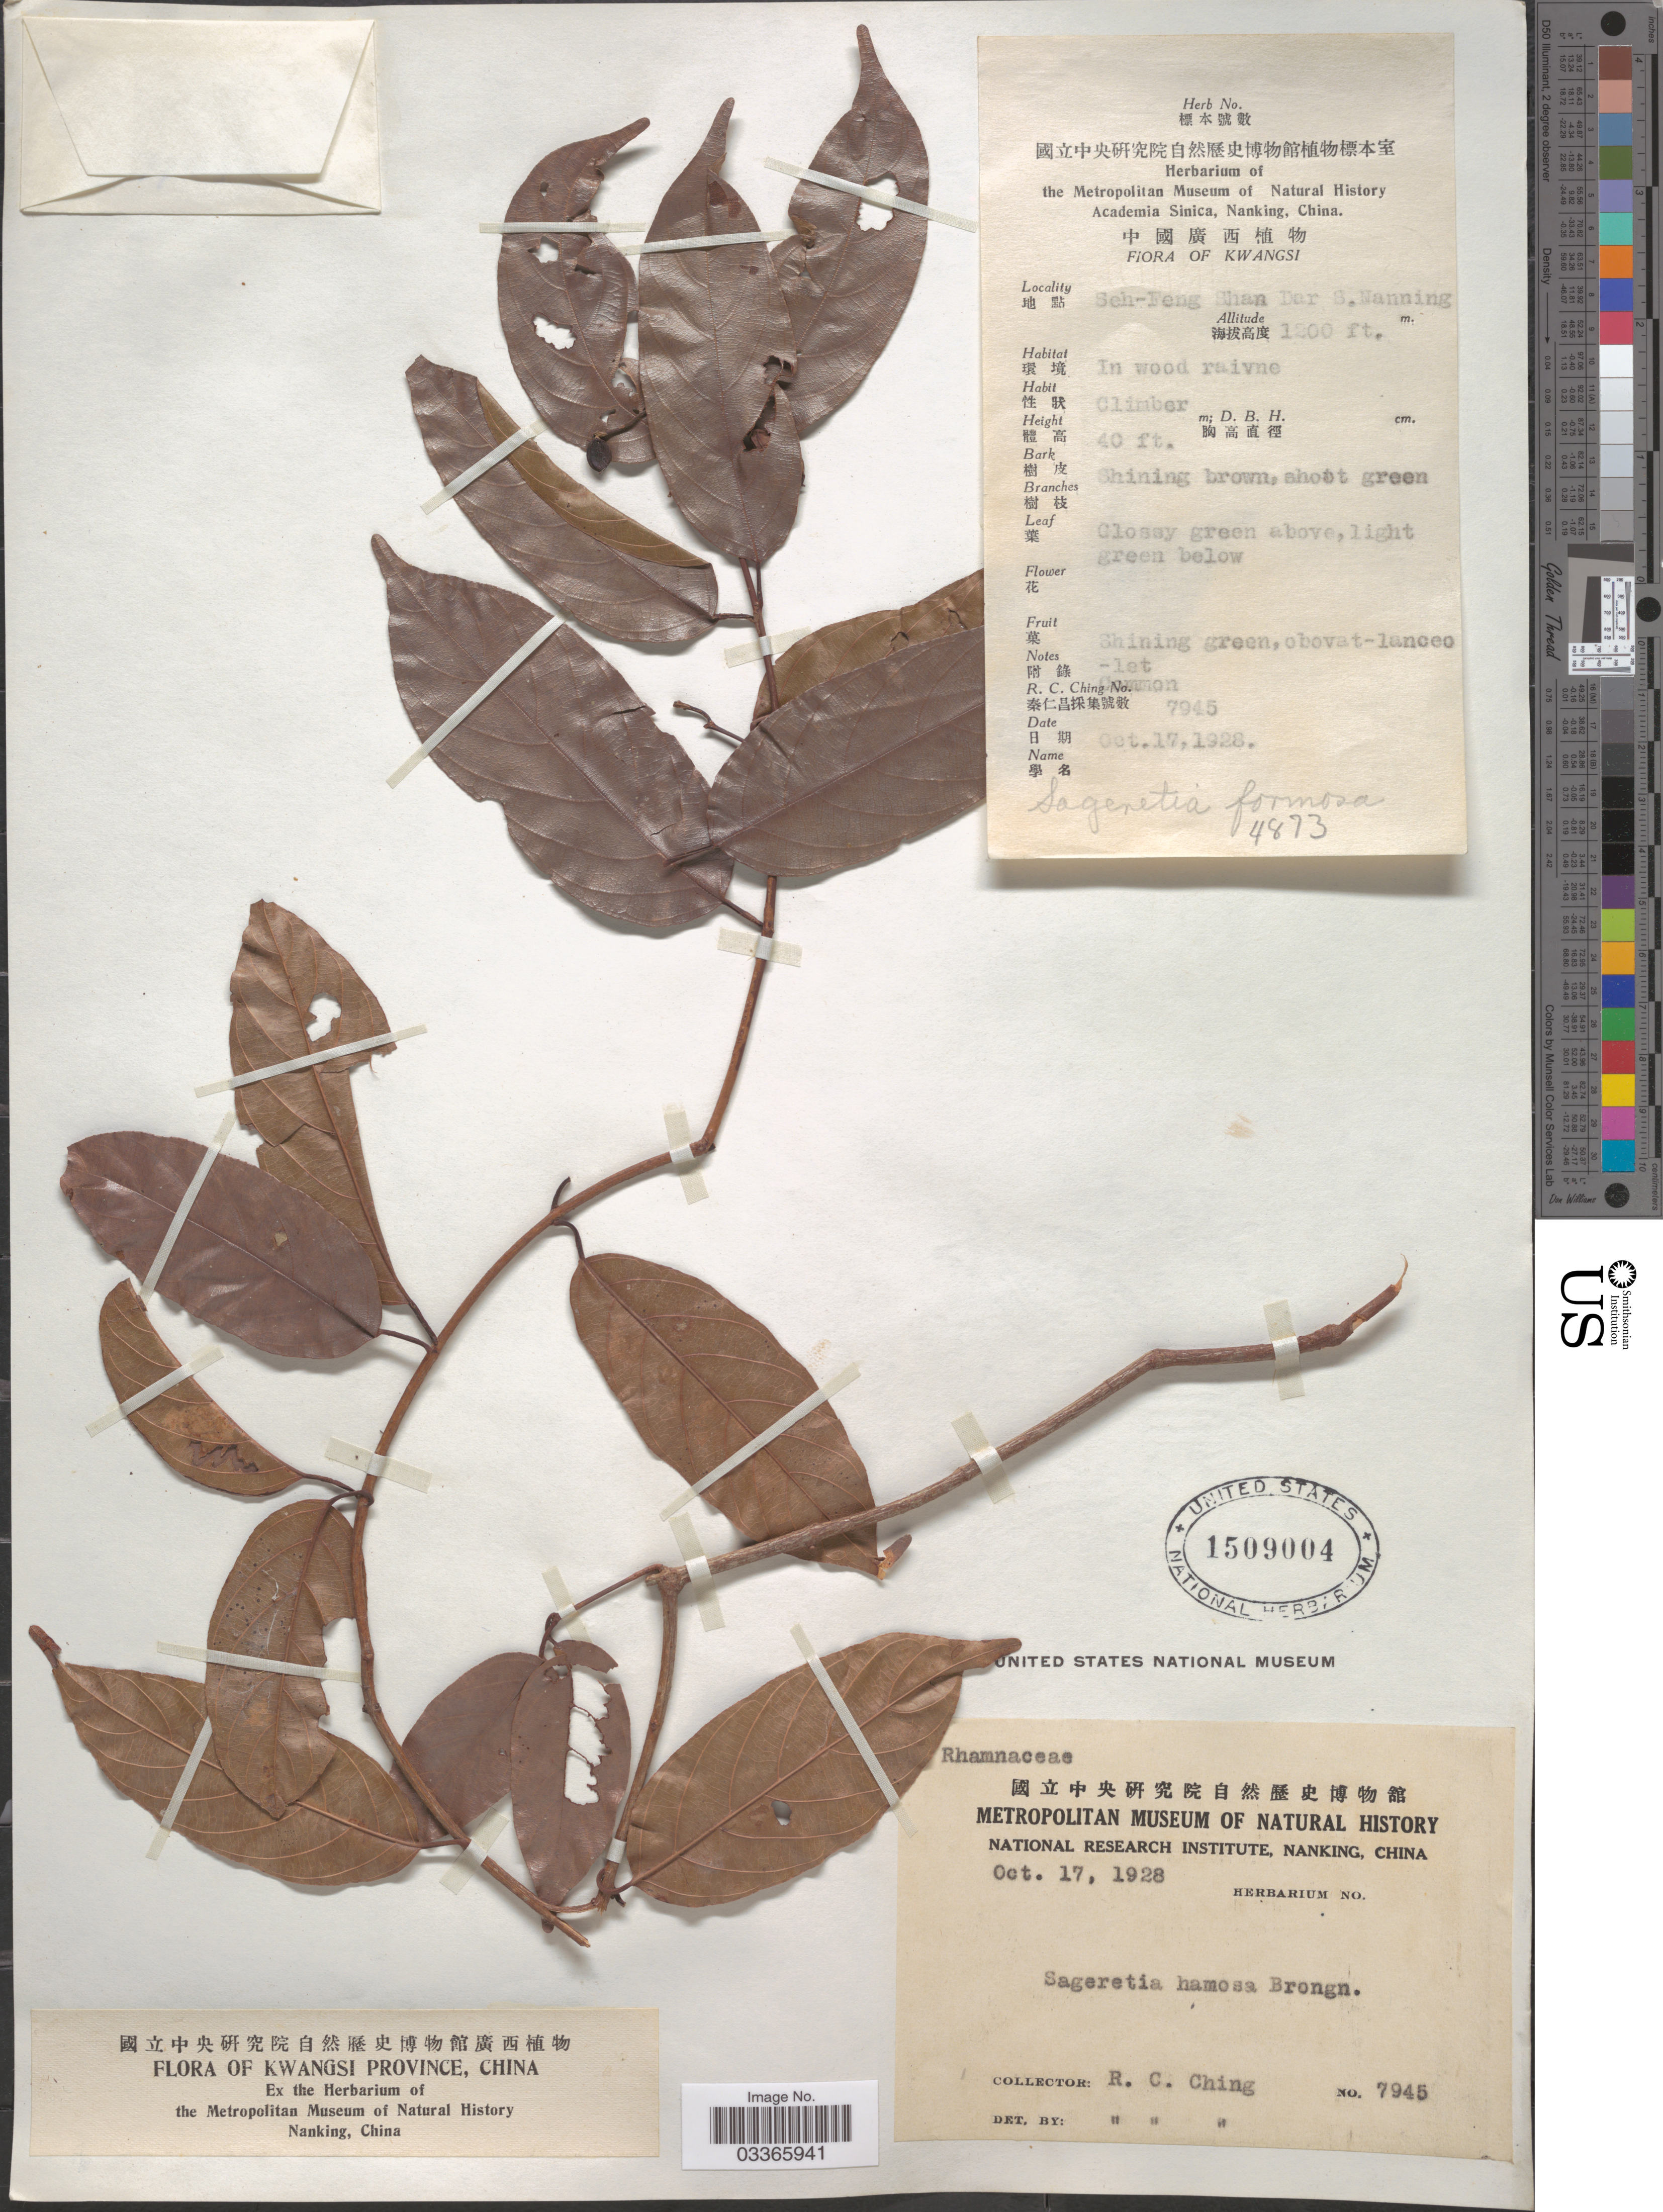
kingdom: Plantae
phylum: Tracheophyta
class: Magnoliopsida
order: Rosales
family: Rhamnaceae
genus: Sageretia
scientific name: Sageretia hamosa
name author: (Wall.) Brongn.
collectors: R. C. Ching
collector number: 7945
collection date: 1928-10-17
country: China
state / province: Guangxi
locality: Kwangsi Province, Seh-Feng Shan Dar S. Nanning.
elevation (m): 366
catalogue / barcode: US 1509004